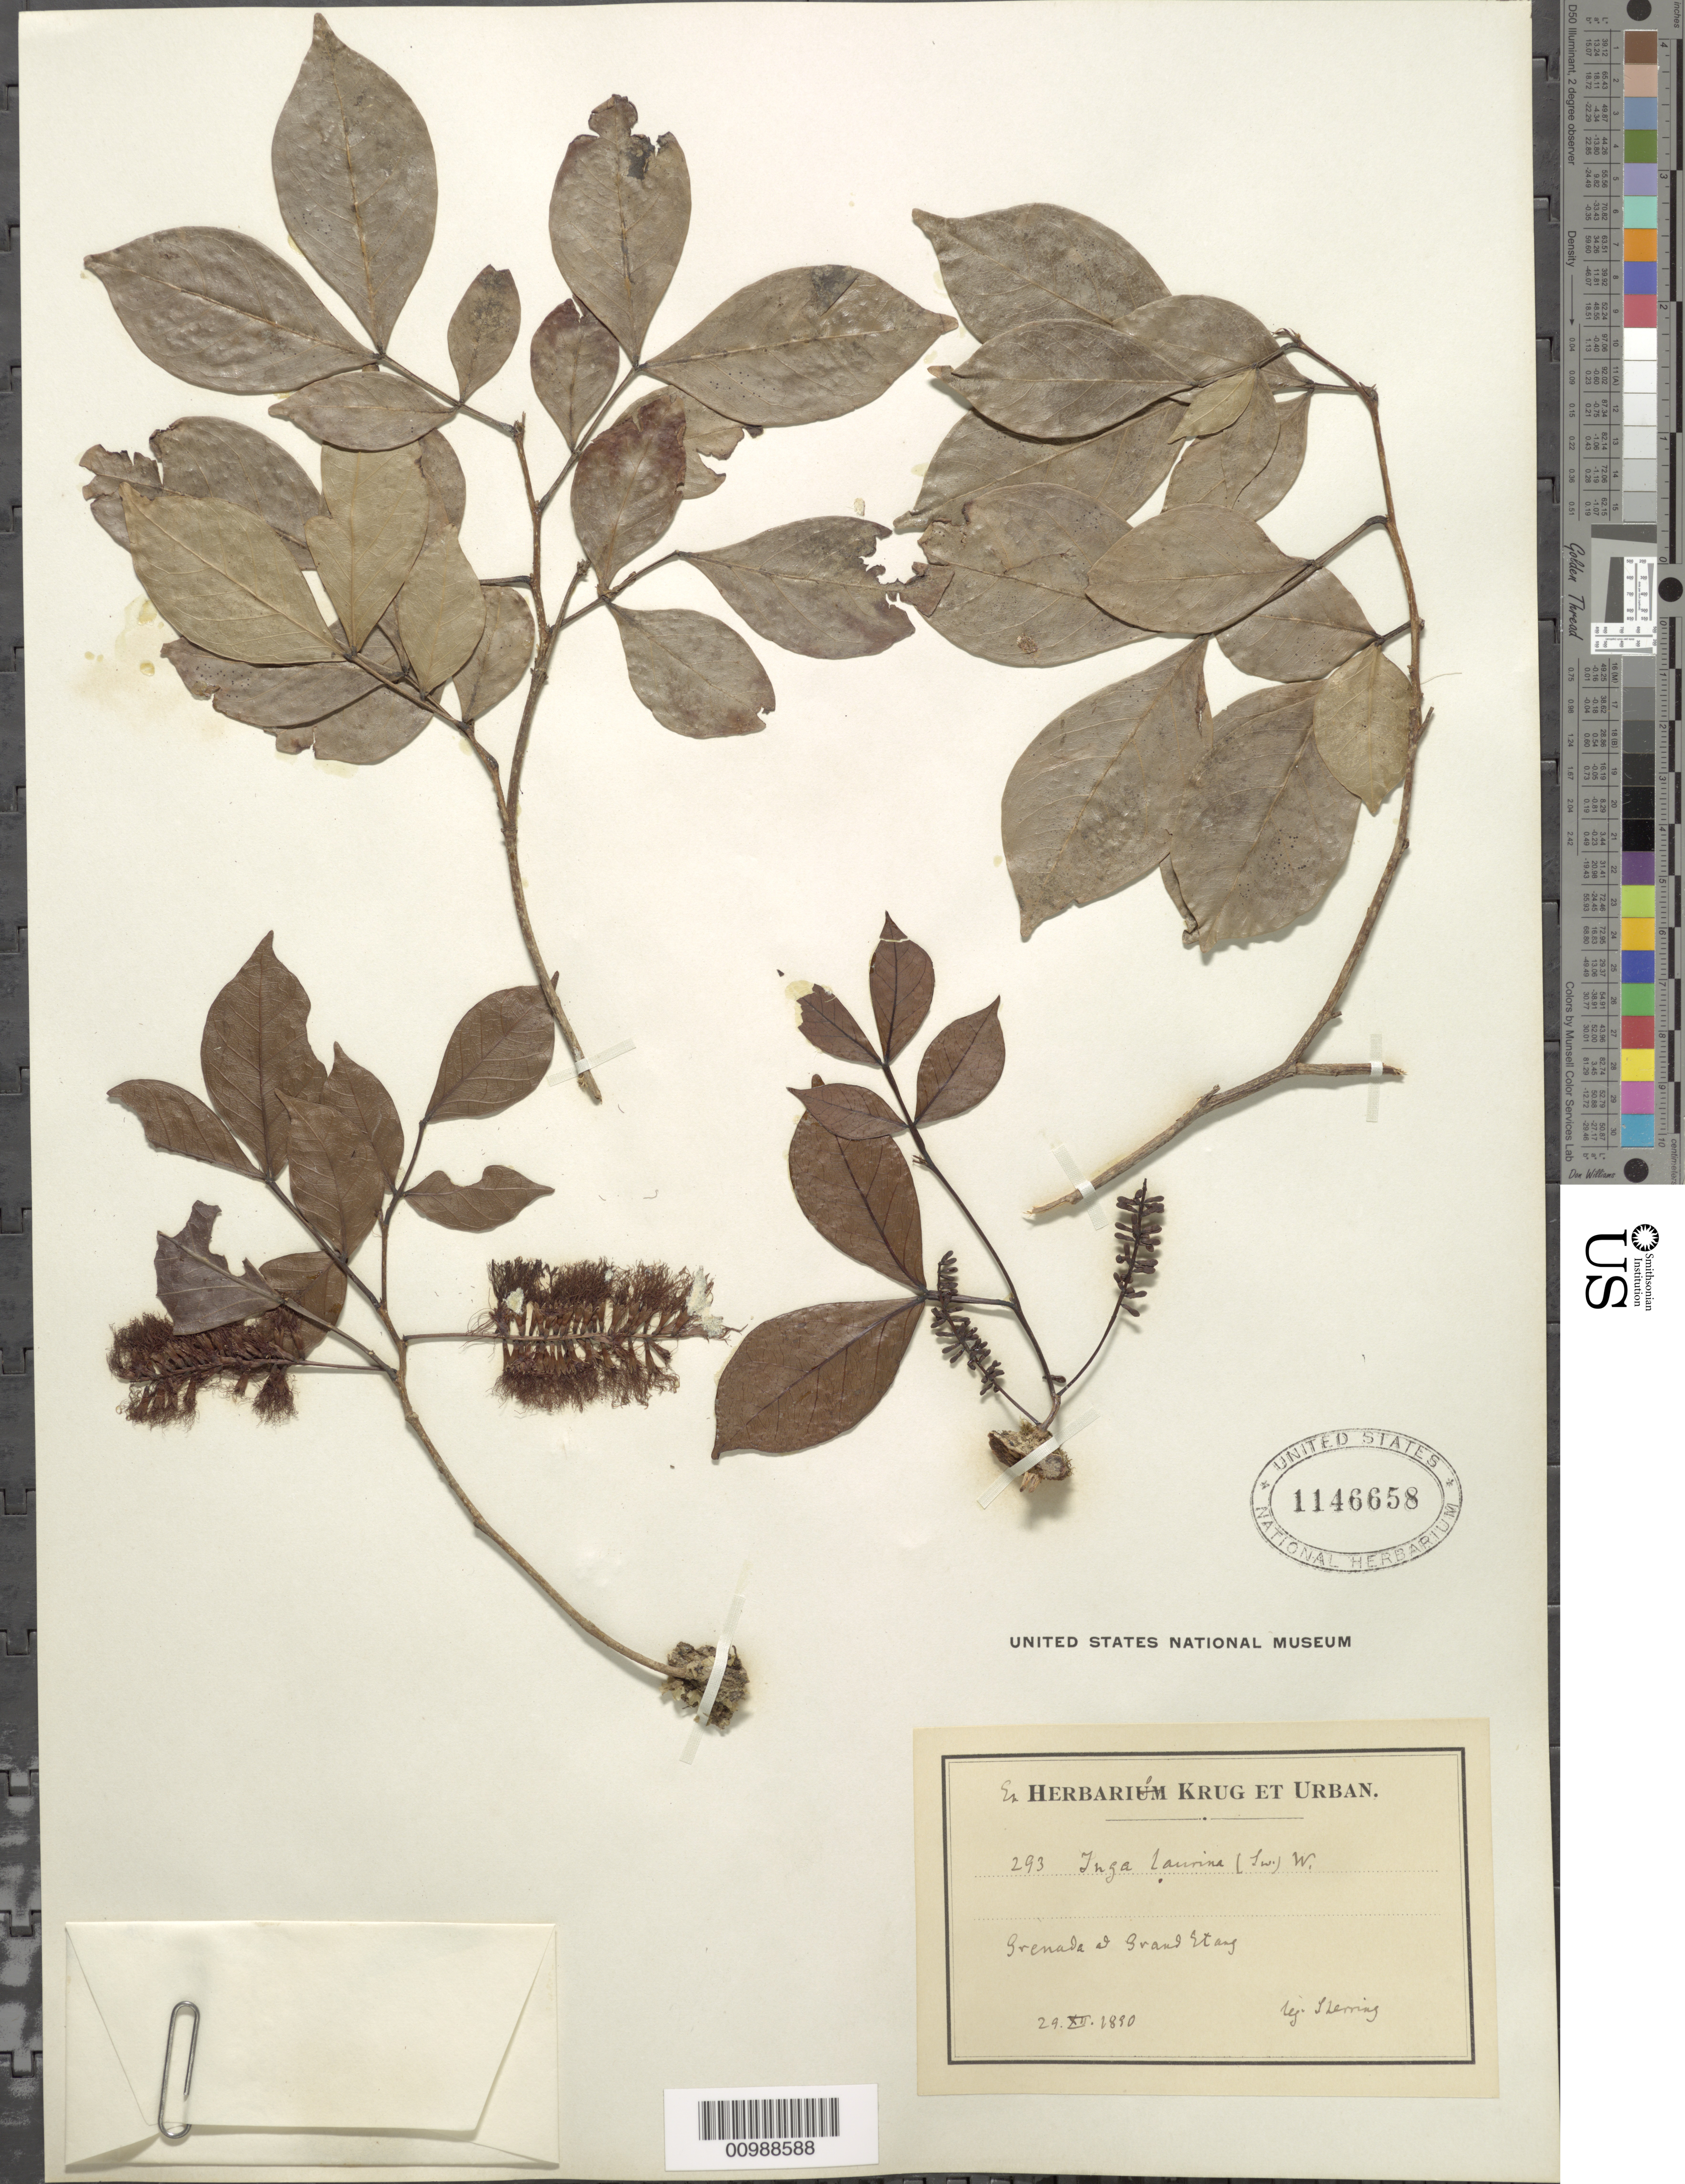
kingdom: Plantae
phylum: Tracheophyta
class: Magnoliopsida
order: Fabales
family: Fabaceae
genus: Inga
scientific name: Inga laurina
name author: (Sw.) Willd.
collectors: R. Sherring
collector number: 293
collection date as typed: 29 Dec 1890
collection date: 1890-12-29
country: Grenada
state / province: Saint Andrew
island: Grenada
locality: Grand Etang National Park.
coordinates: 0 N, 0 E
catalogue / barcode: US 1146658